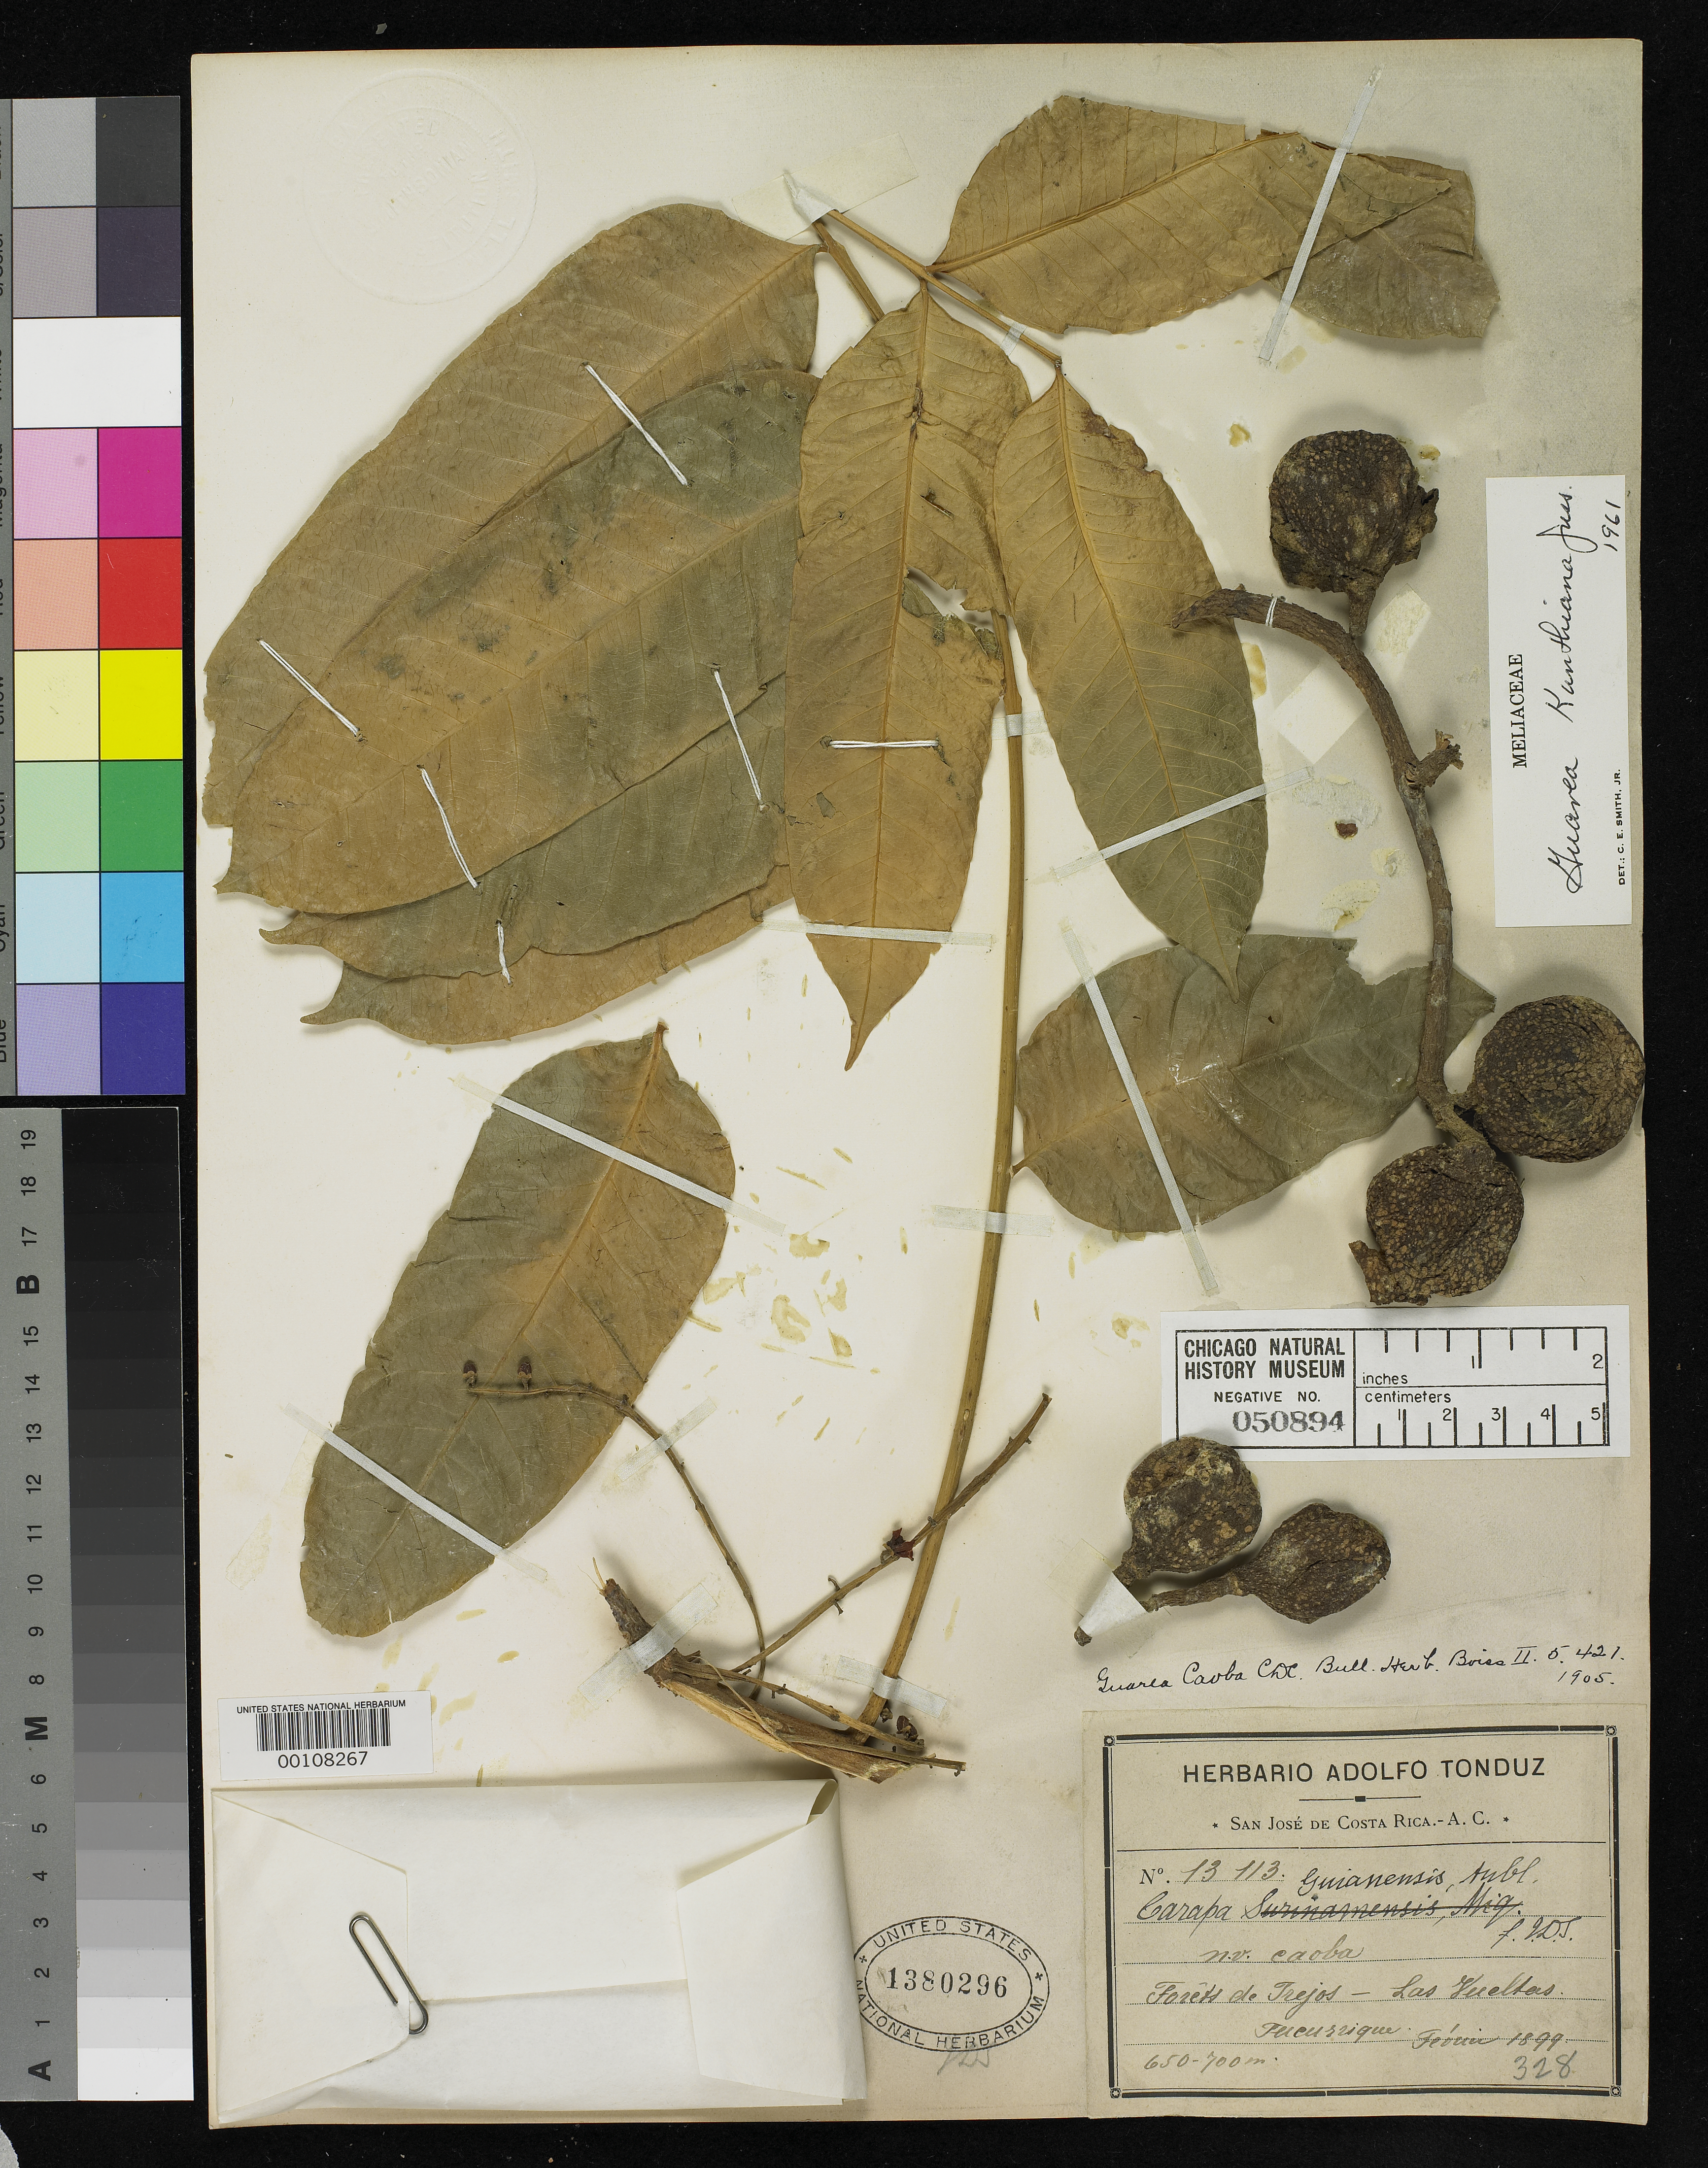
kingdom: Plantae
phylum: Tracheophyta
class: Magnoliopsida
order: Sapindales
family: Meliaceae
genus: Guarea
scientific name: Guarea caoba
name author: C. DC.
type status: Isotype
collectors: H. F. Pittier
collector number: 13113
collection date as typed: Feb 1899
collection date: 1899-02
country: Costa Rica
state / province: San José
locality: Trejos, Las Vueltas, Tucurrique.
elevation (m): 650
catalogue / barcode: US 1380296